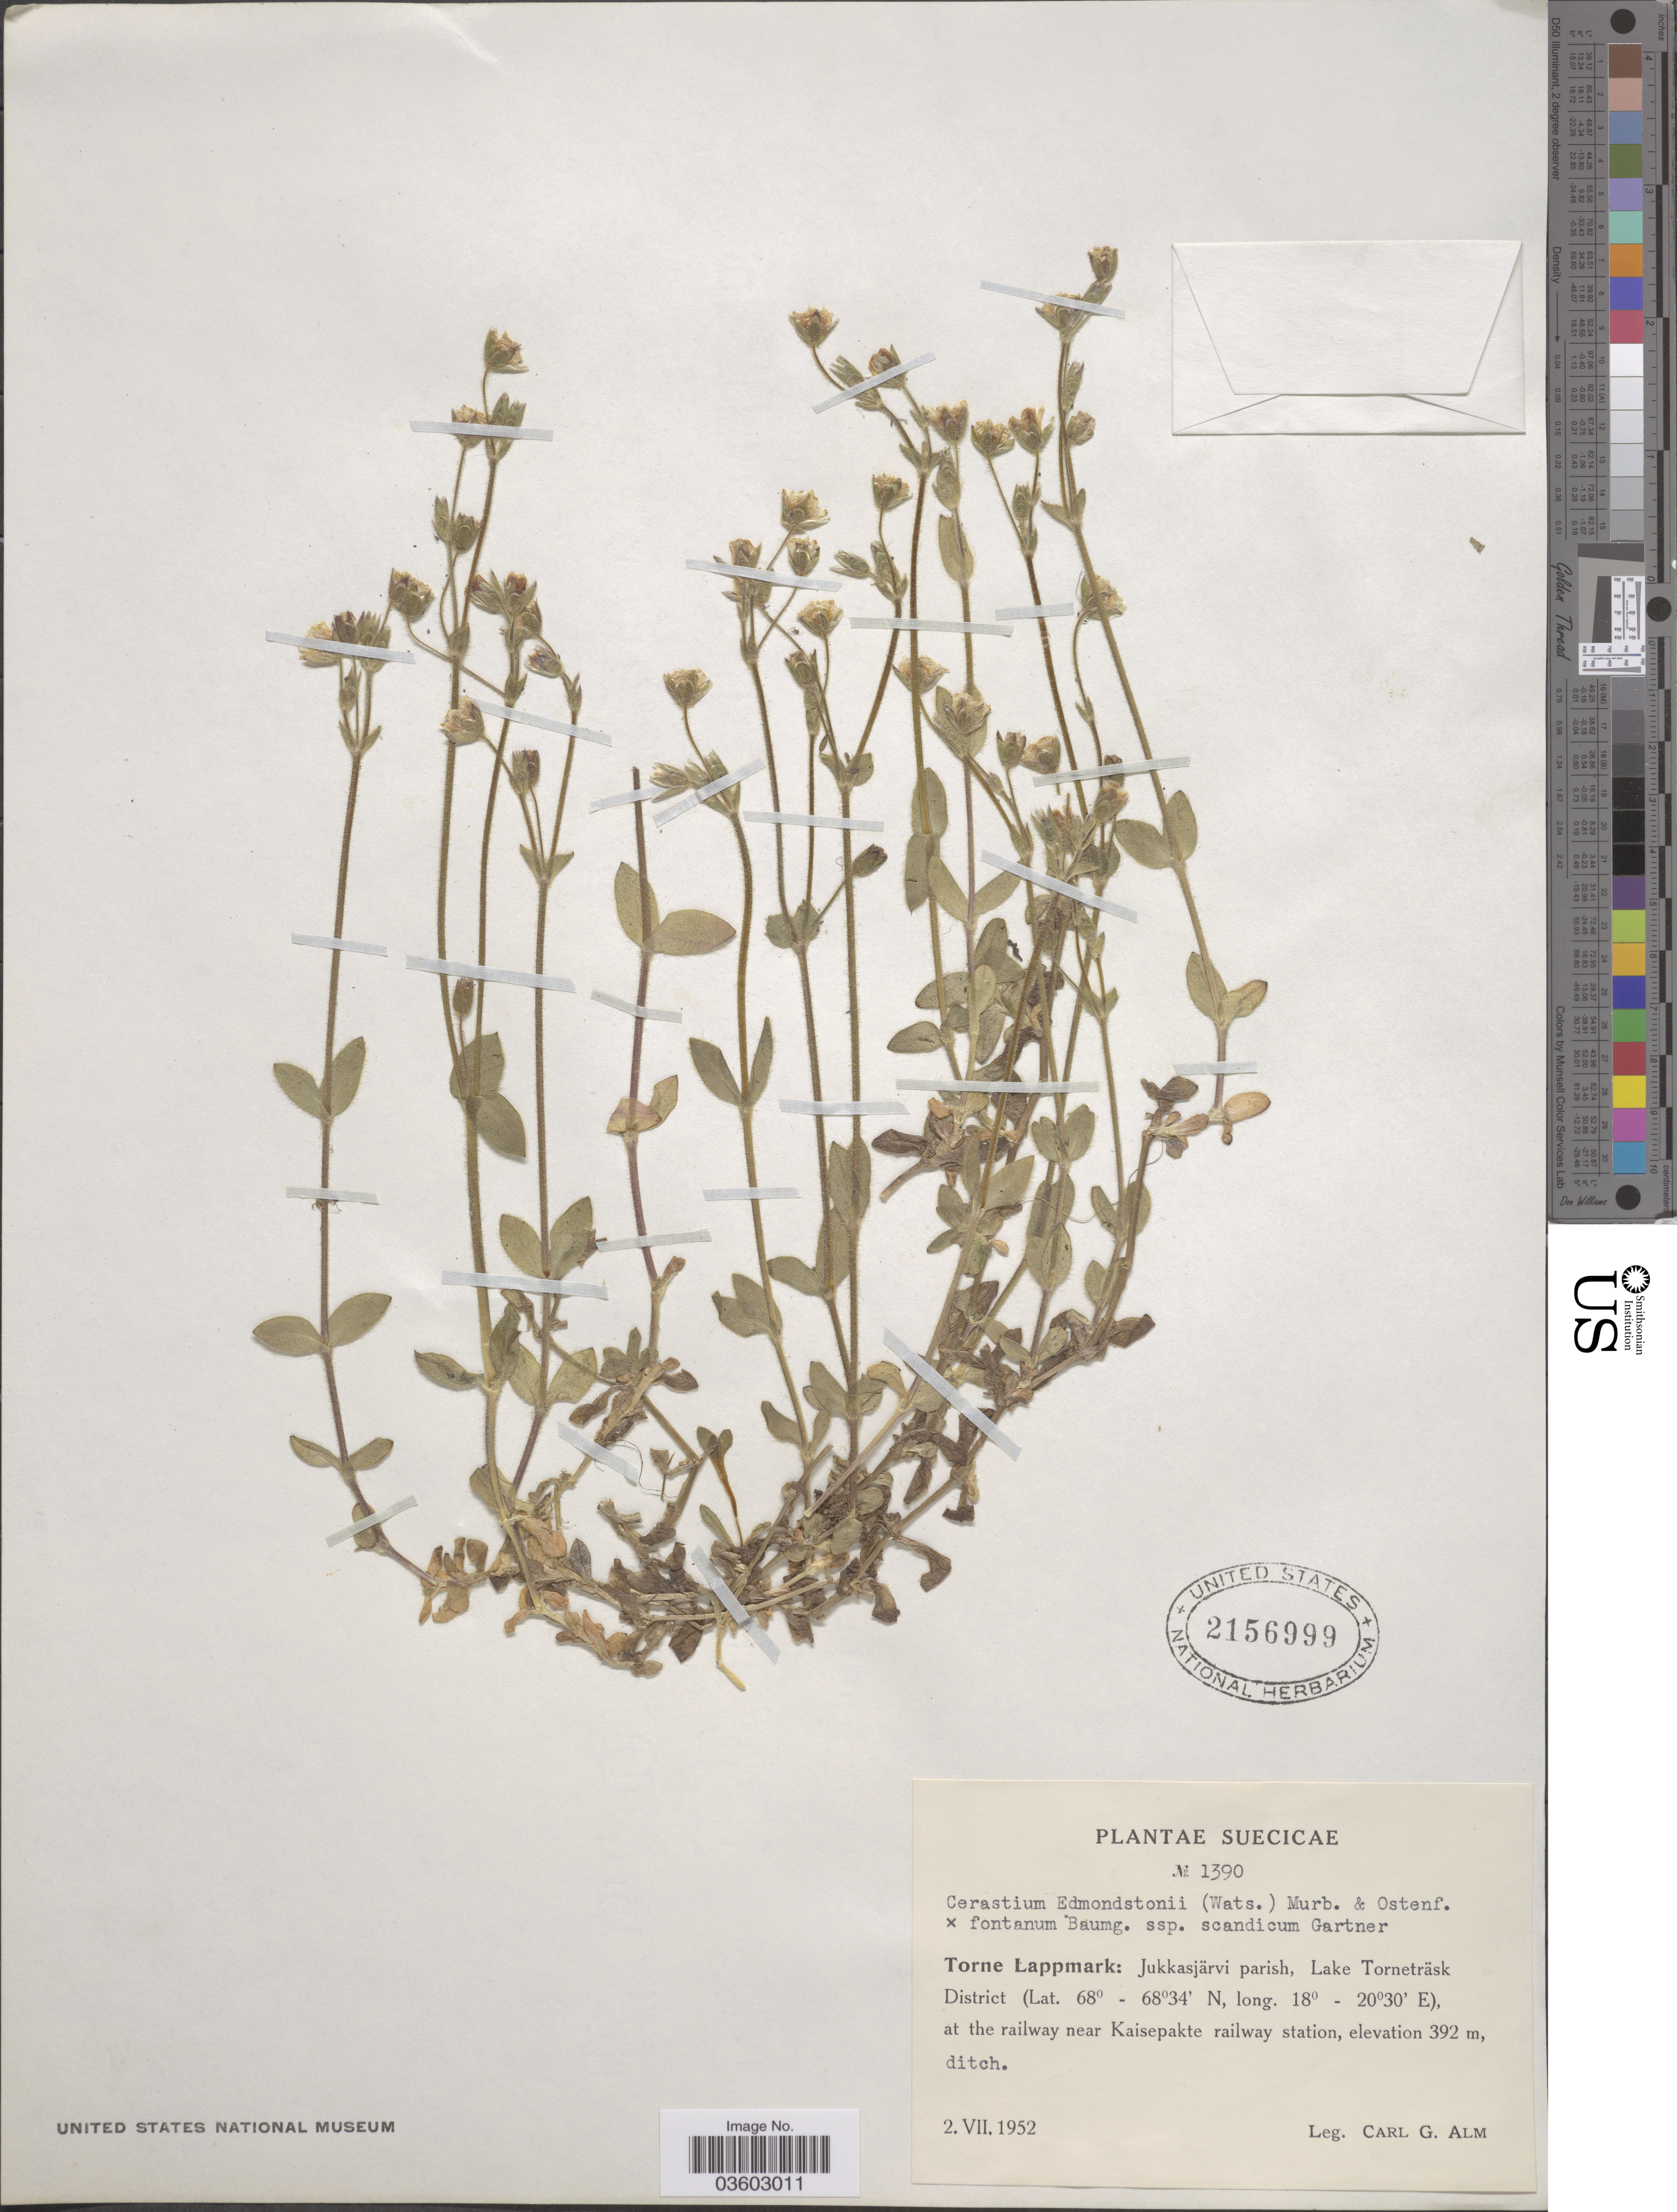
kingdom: Plantae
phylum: Tracheophyta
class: Magnoliopsida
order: Caryophyllales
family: Caryophyllaceae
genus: Cerastium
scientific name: Cerastium edmondstonii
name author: Murb. & Ostenf.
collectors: C. G. Alm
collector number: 1390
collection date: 1952-07-02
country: Sweden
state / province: Norrbotten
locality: Suecicae. Torne Lappmark: Jukkasjärvi parish, Lake Torneträsk District, at the railway near Kaisepakte railway station.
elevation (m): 392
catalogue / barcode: US 2156999